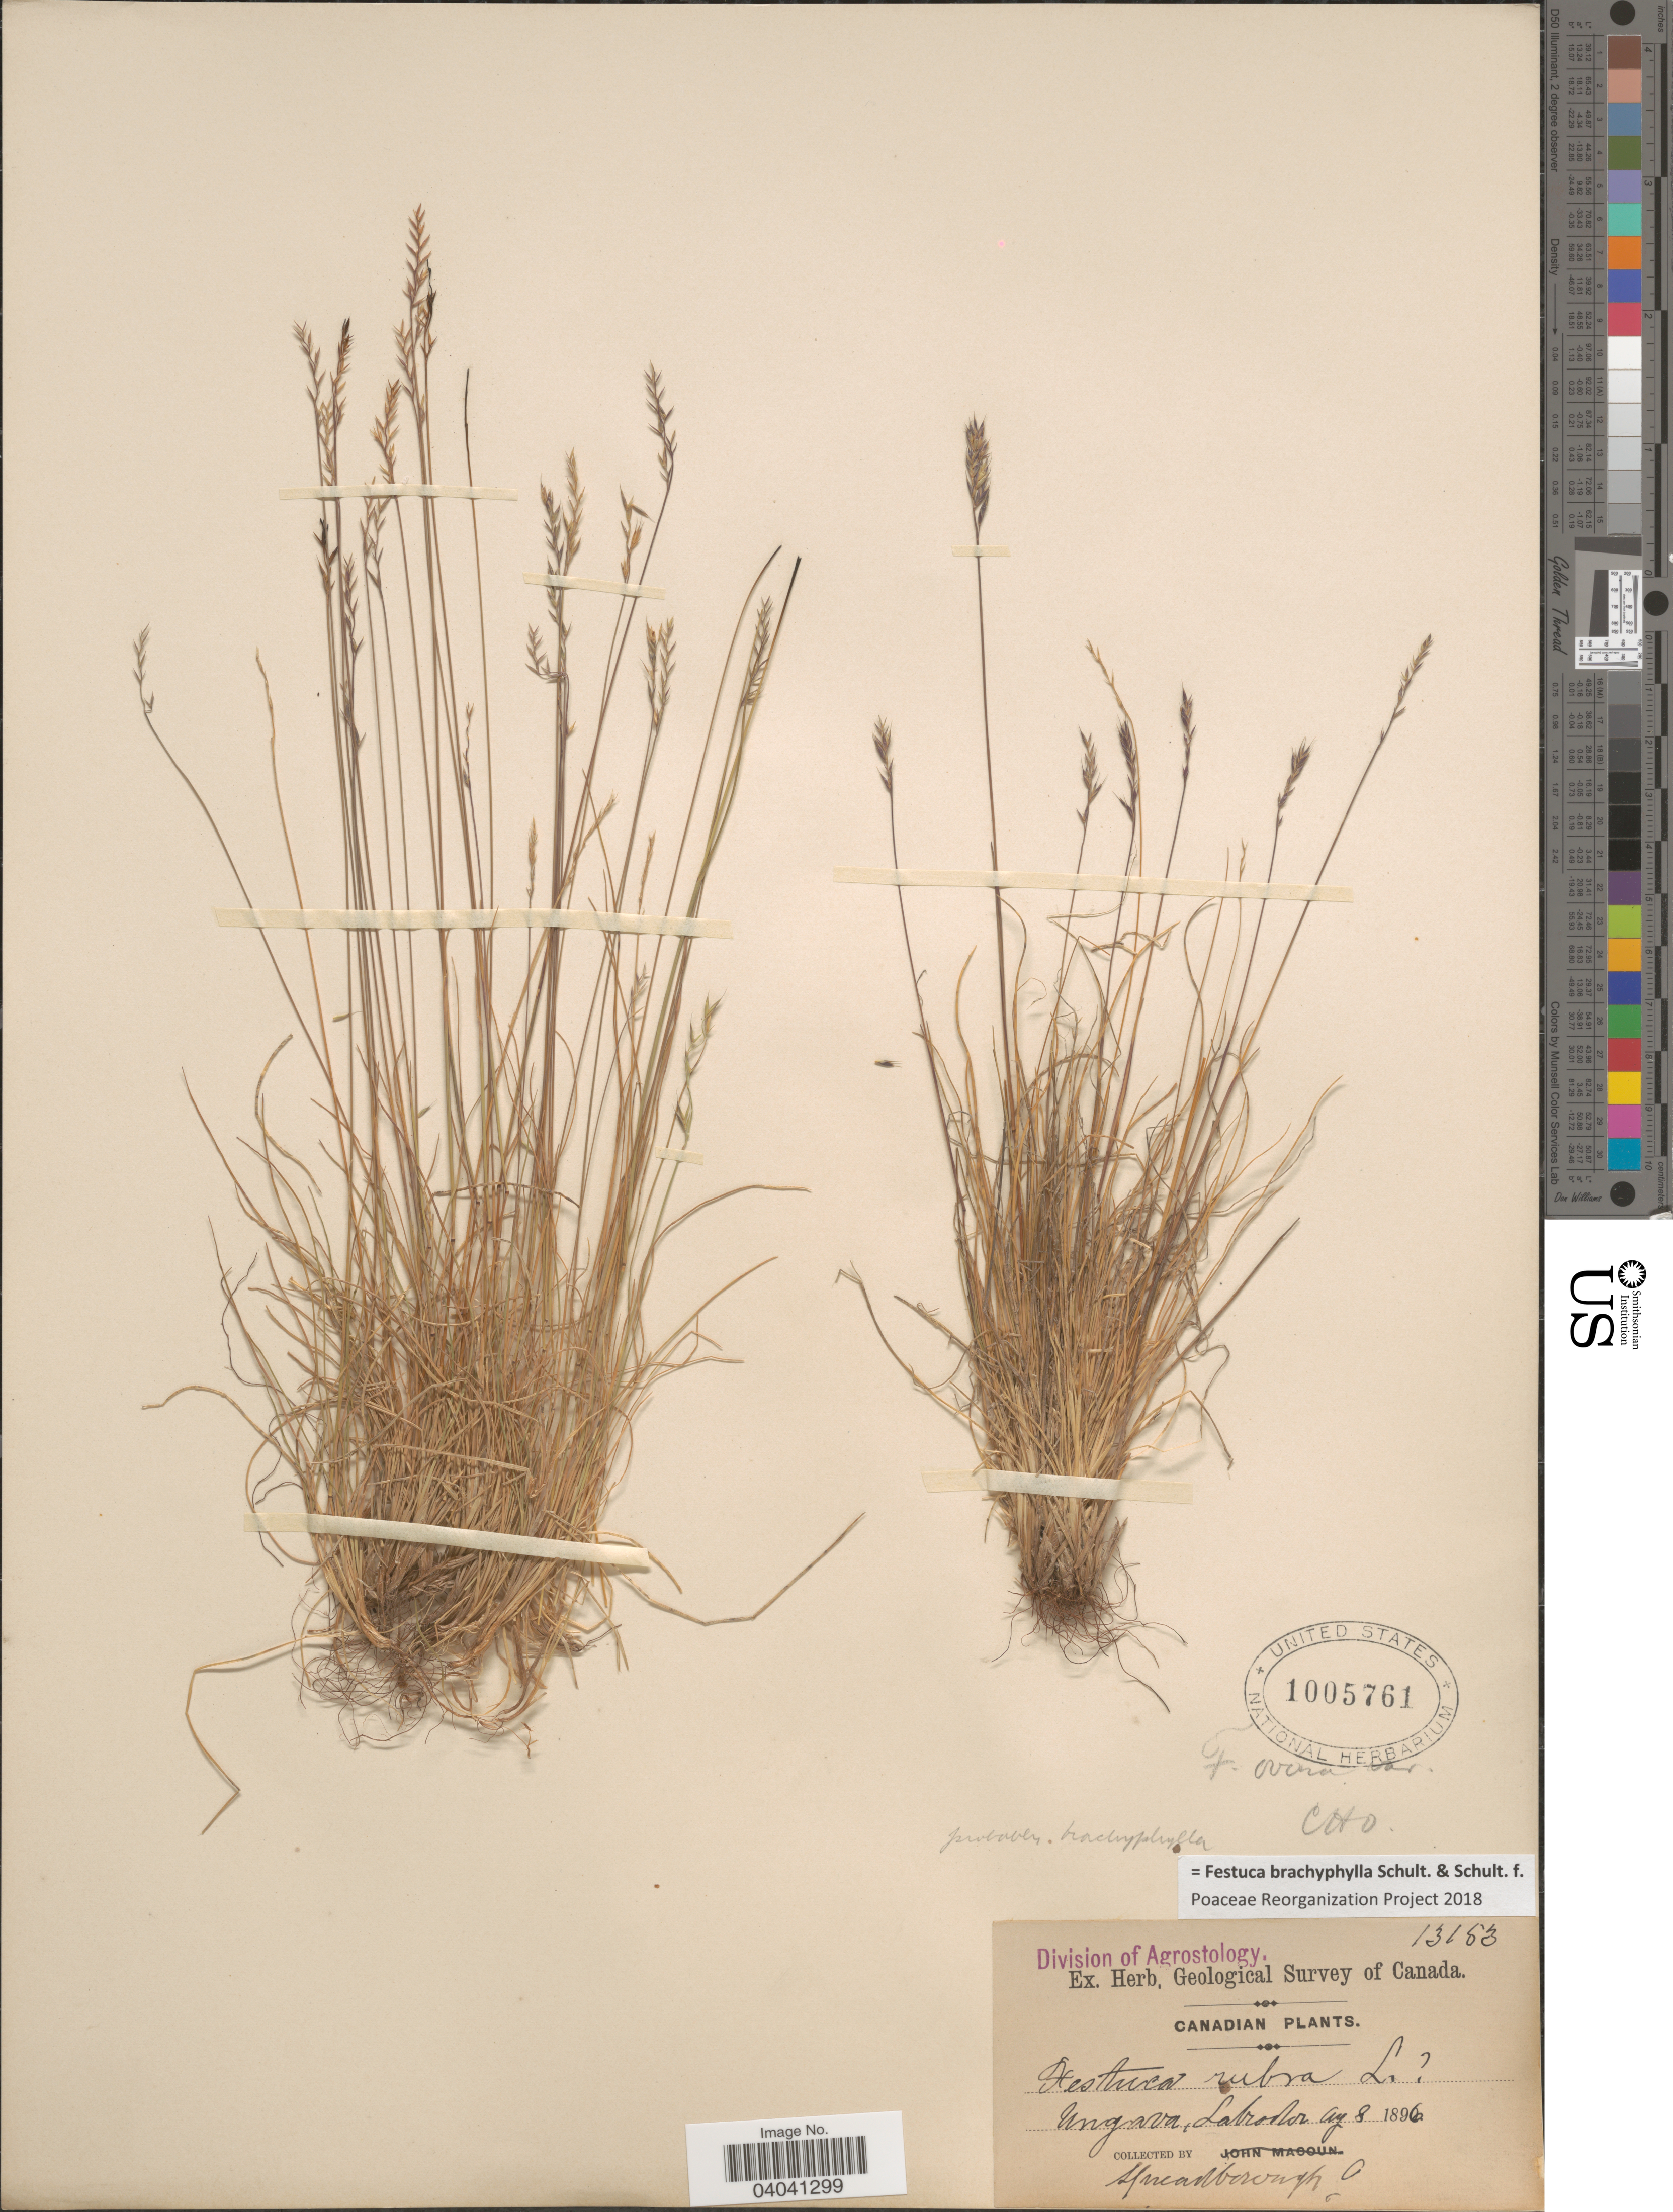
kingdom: Plantae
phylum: Tracheophyta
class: Liliopsida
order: Poales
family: Poaceae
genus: Festuca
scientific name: Festuca brachyphylla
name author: Schult. & Schult. f.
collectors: Spreadborough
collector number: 13153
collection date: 1896-08-08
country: Canada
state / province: Newfoundland and Labrador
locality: Ungava, Labrador.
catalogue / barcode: US 1005761